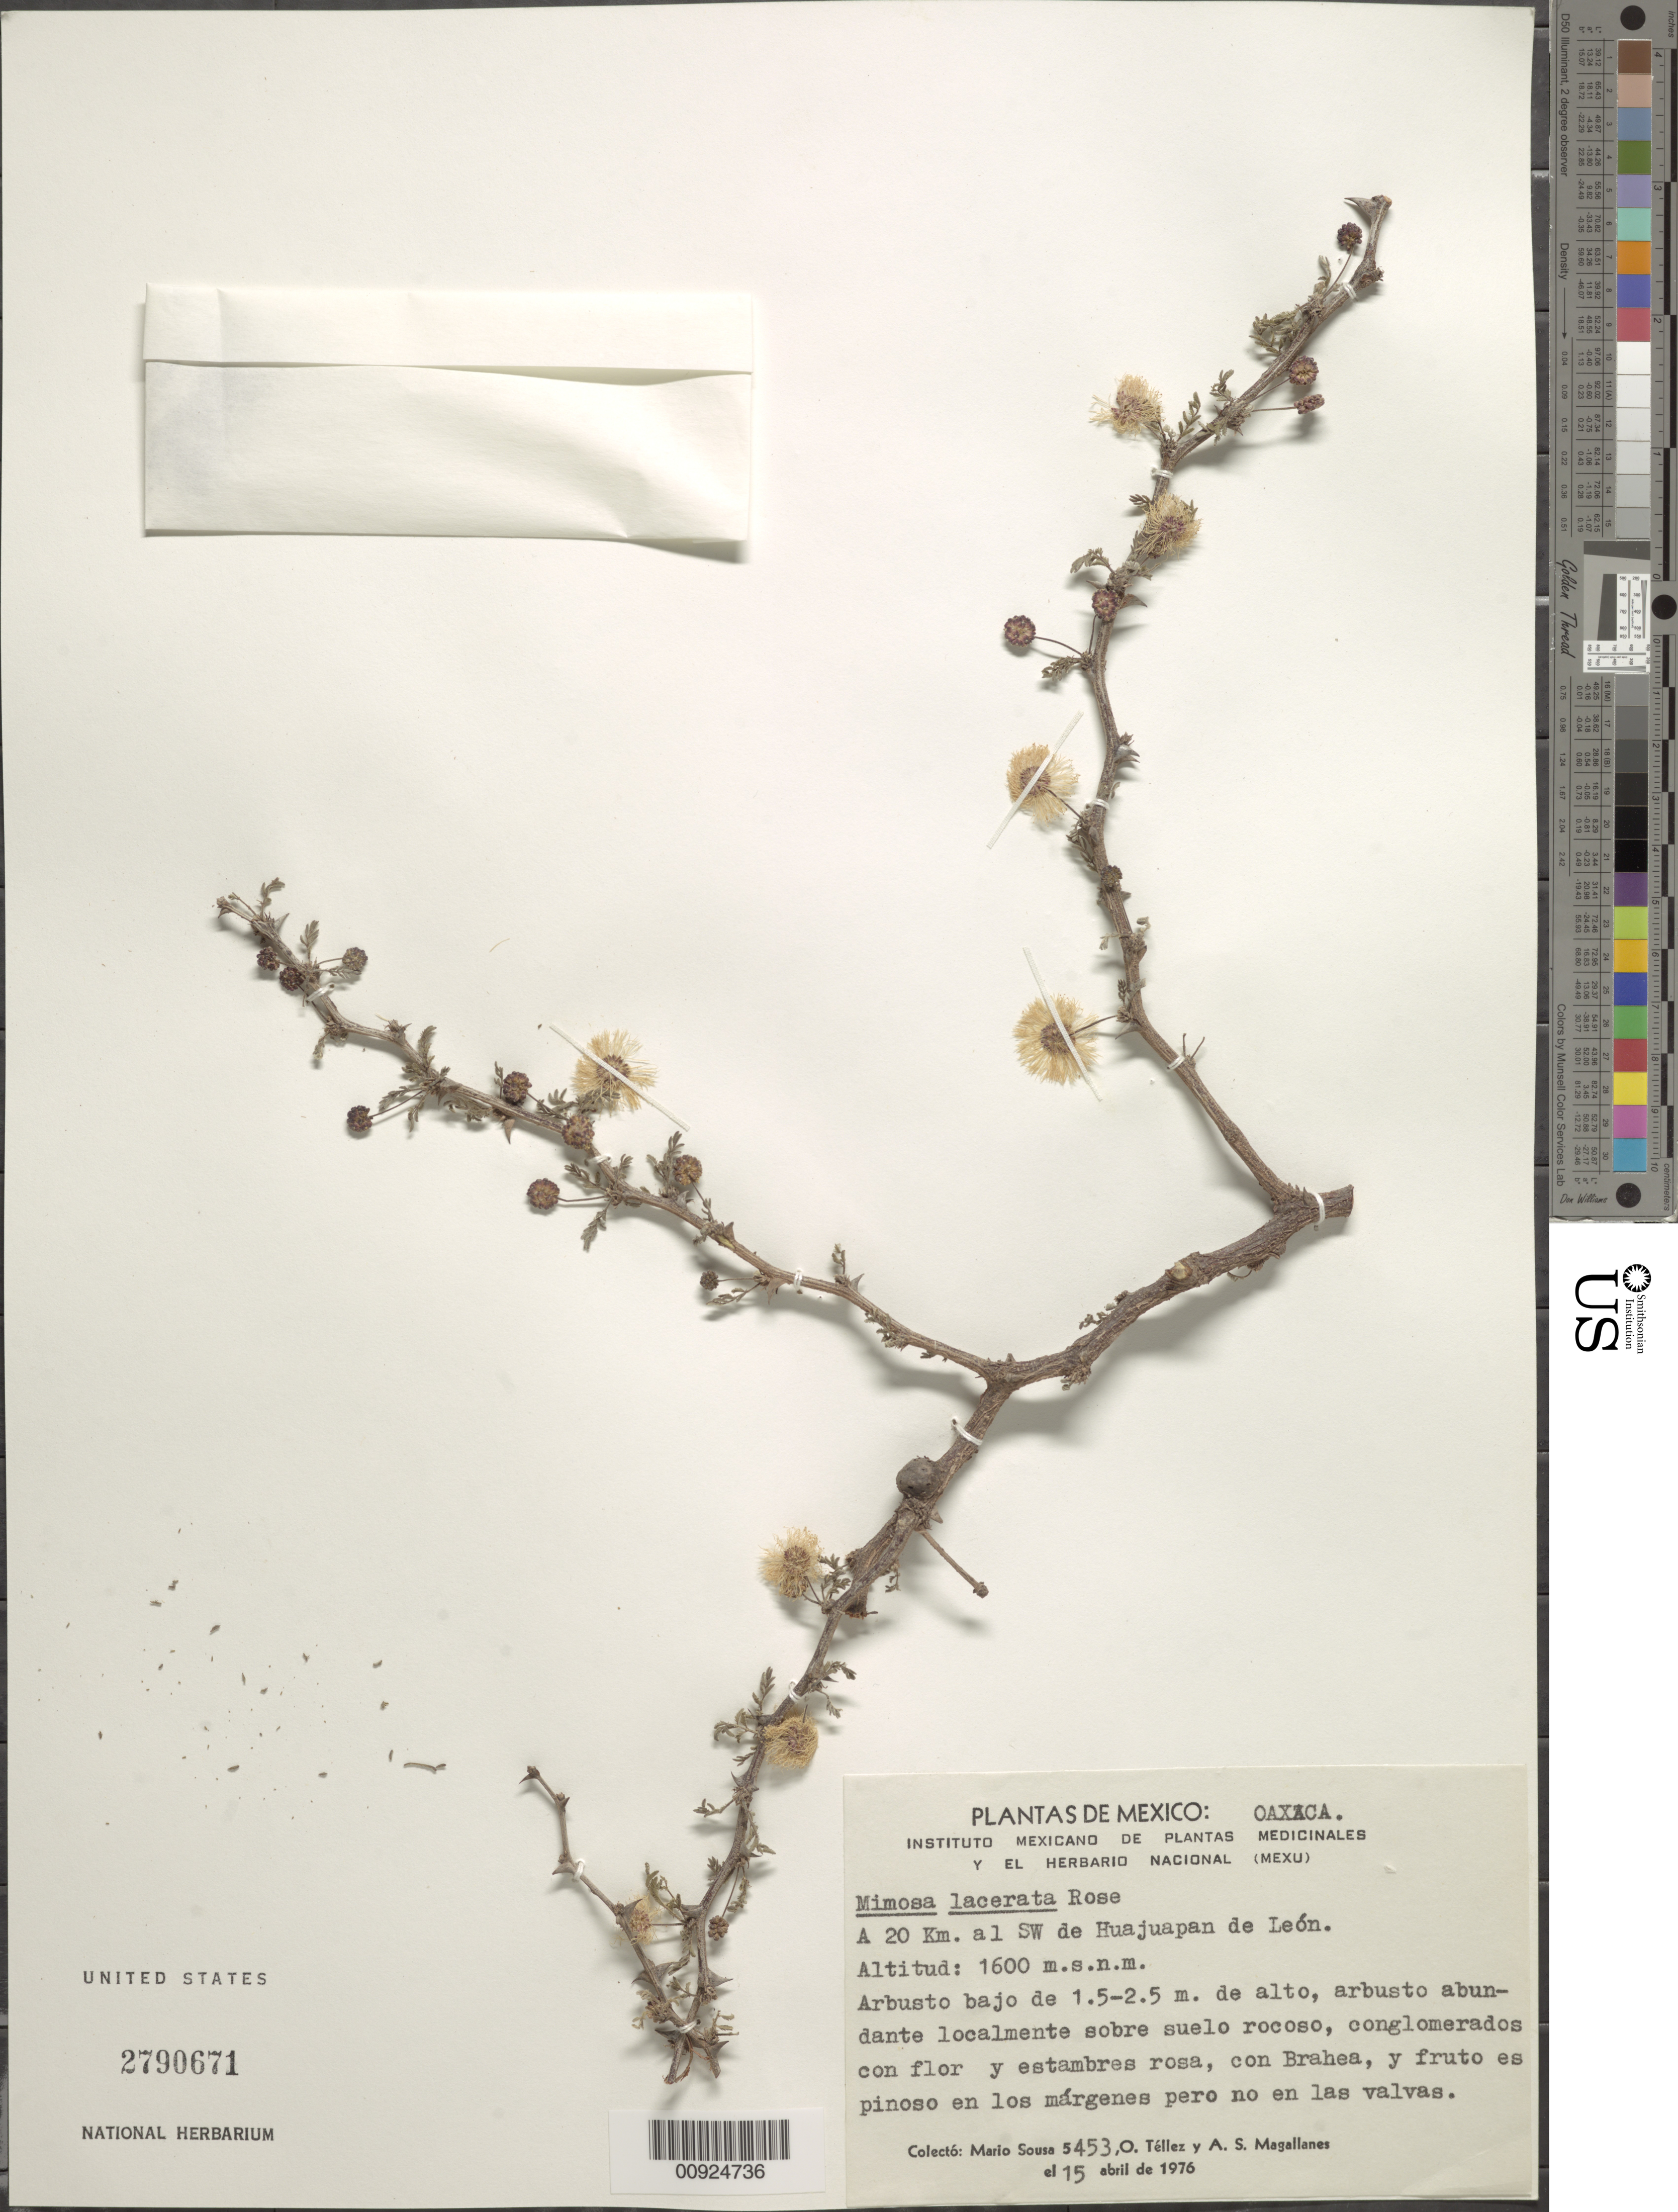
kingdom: Plantae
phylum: Tracheophyta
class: Magnoliopsida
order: Fabales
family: Fabaceae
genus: Mimosa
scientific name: Mimosa lacerata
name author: Rose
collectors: M. Sousa S., O. Téllez V. & A. Magallanes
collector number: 5453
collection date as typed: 15 Apr 1976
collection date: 1976-04-15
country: Mexico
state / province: Oaxaca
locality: A 20 km. al SW de Huajuapan de León.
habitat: Abundante localmente sobre suelo rocoso, con Brahea.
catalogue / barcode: US 2790671